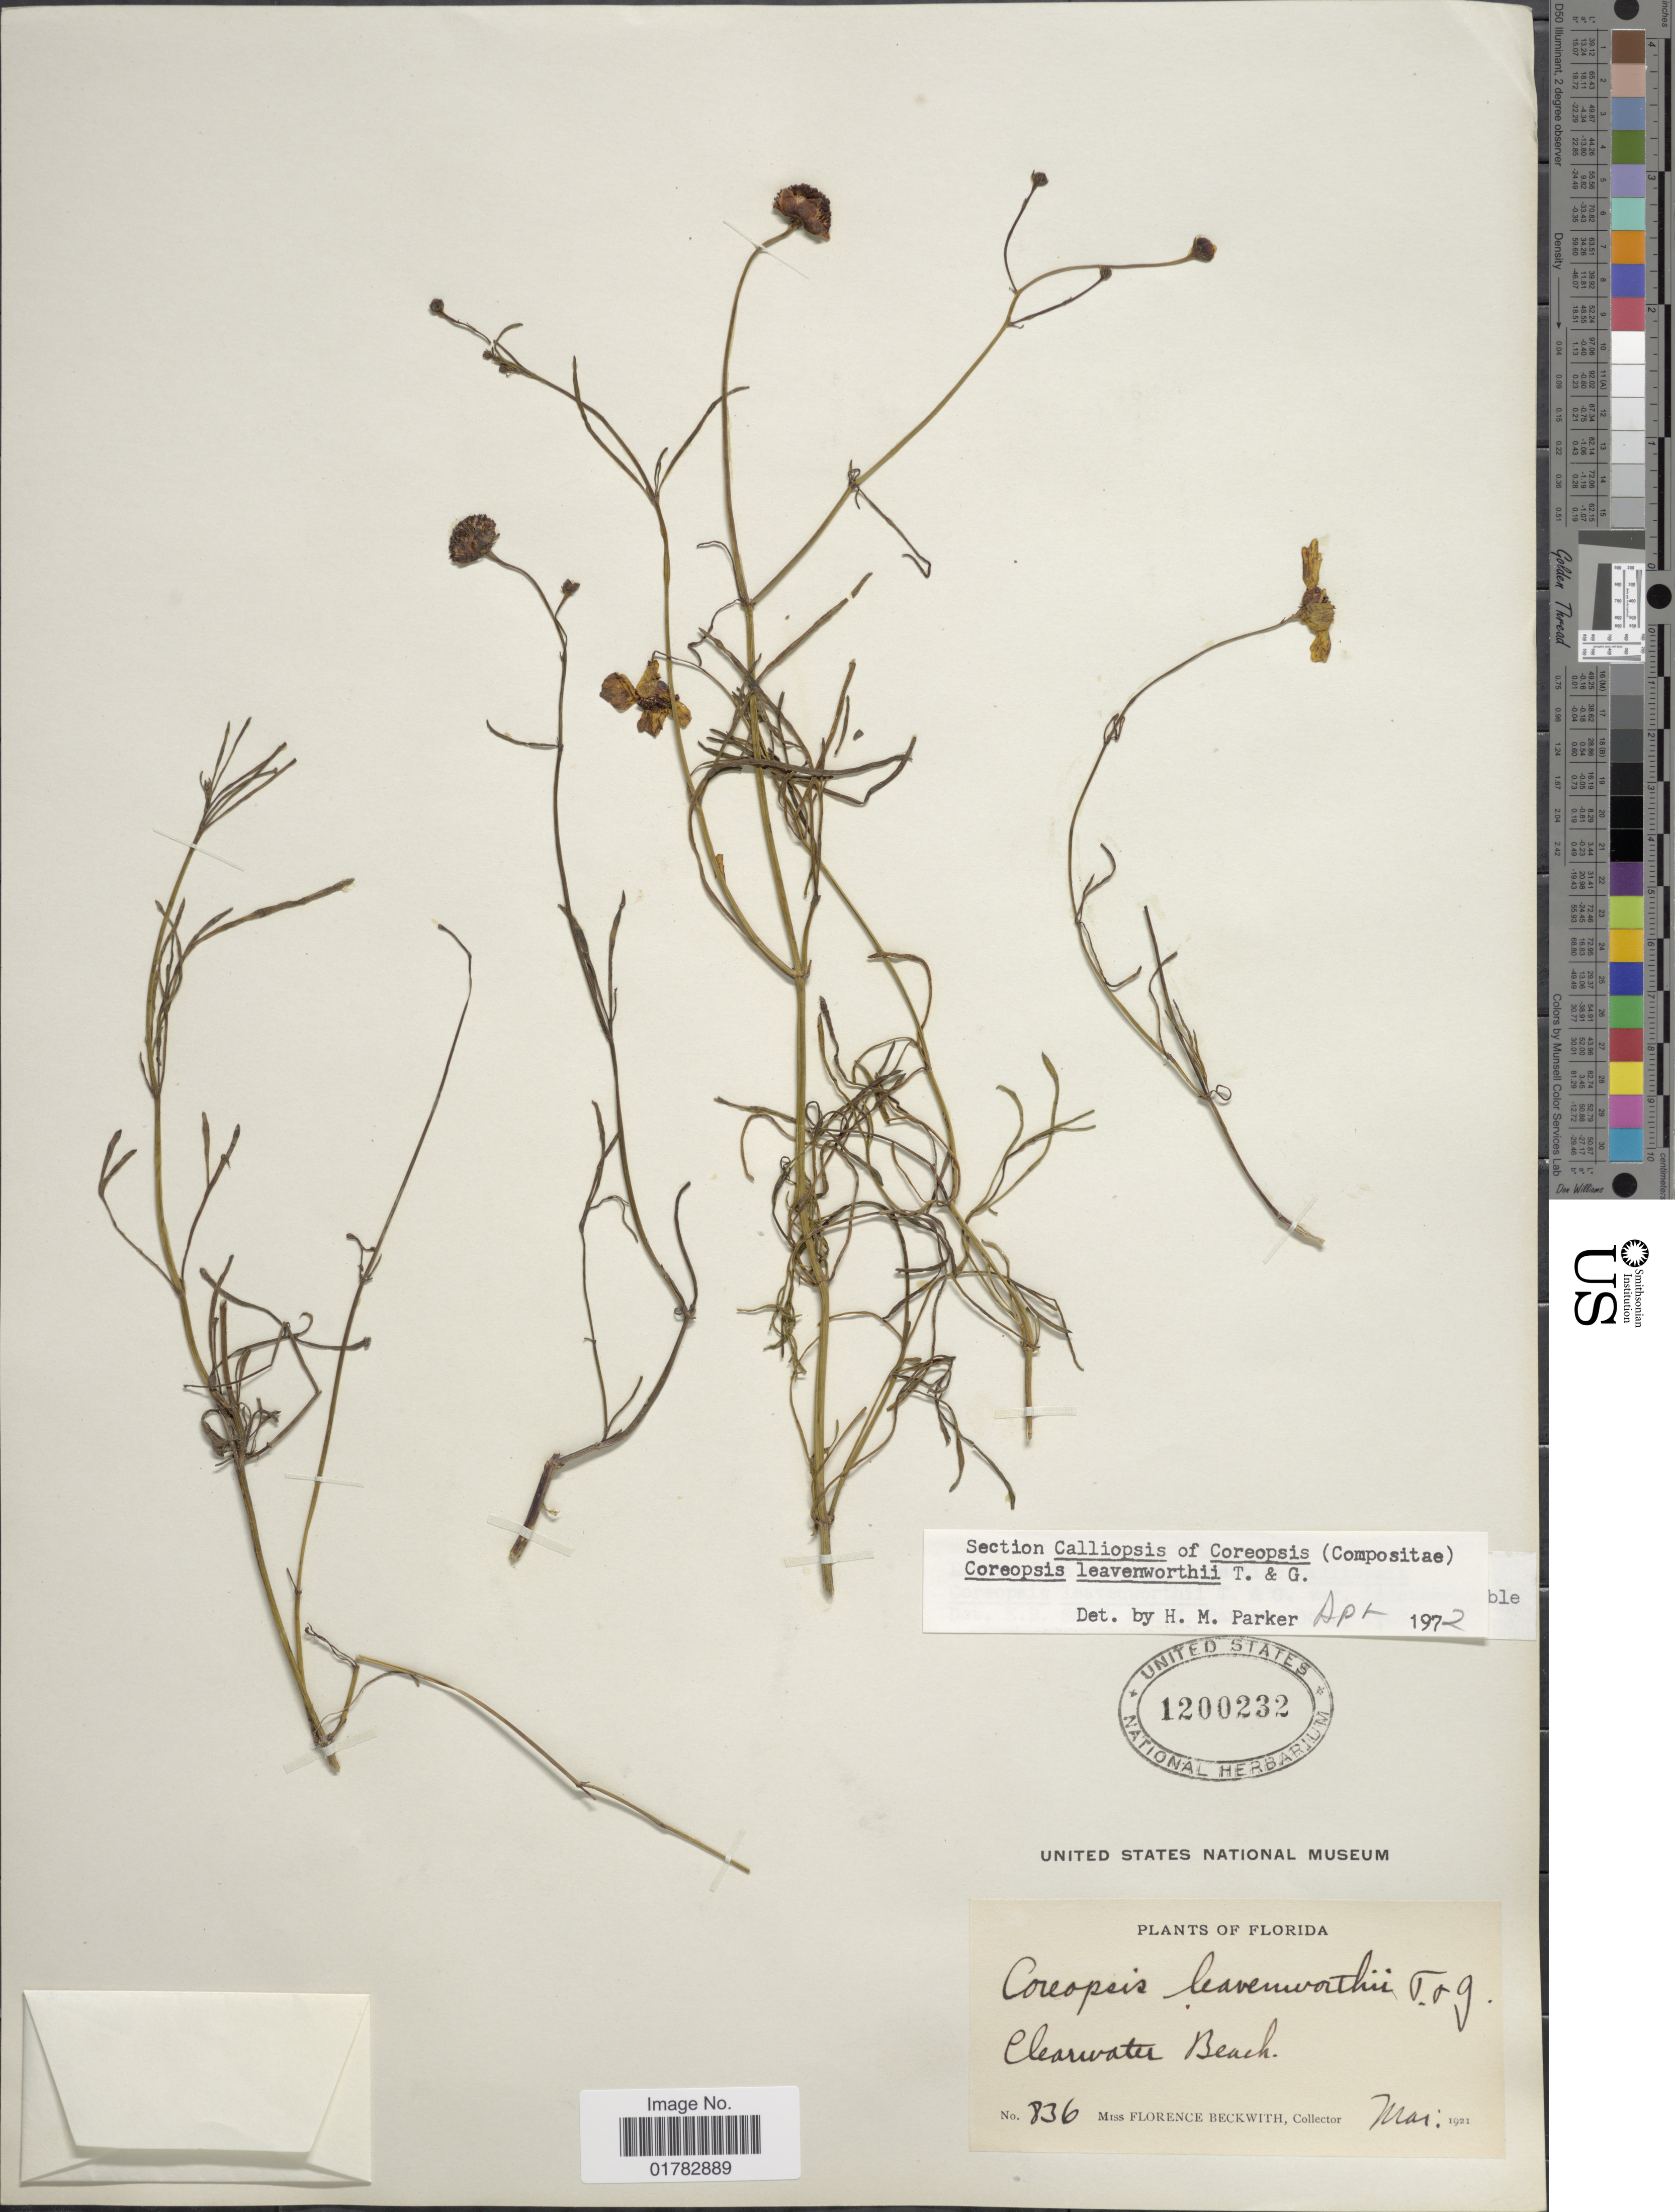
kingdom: Plantae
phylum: Tracheophyta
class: Magnoliopsida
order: Asterales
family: Asteraceae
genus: Coreopsis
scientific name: Coreopsis leavenworthii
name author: Torr. & A. Gray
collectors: F. Beckwith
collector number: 836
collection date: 1921-05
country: United States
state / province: Florida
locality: Clearwater Beach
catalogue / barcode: US 1200232